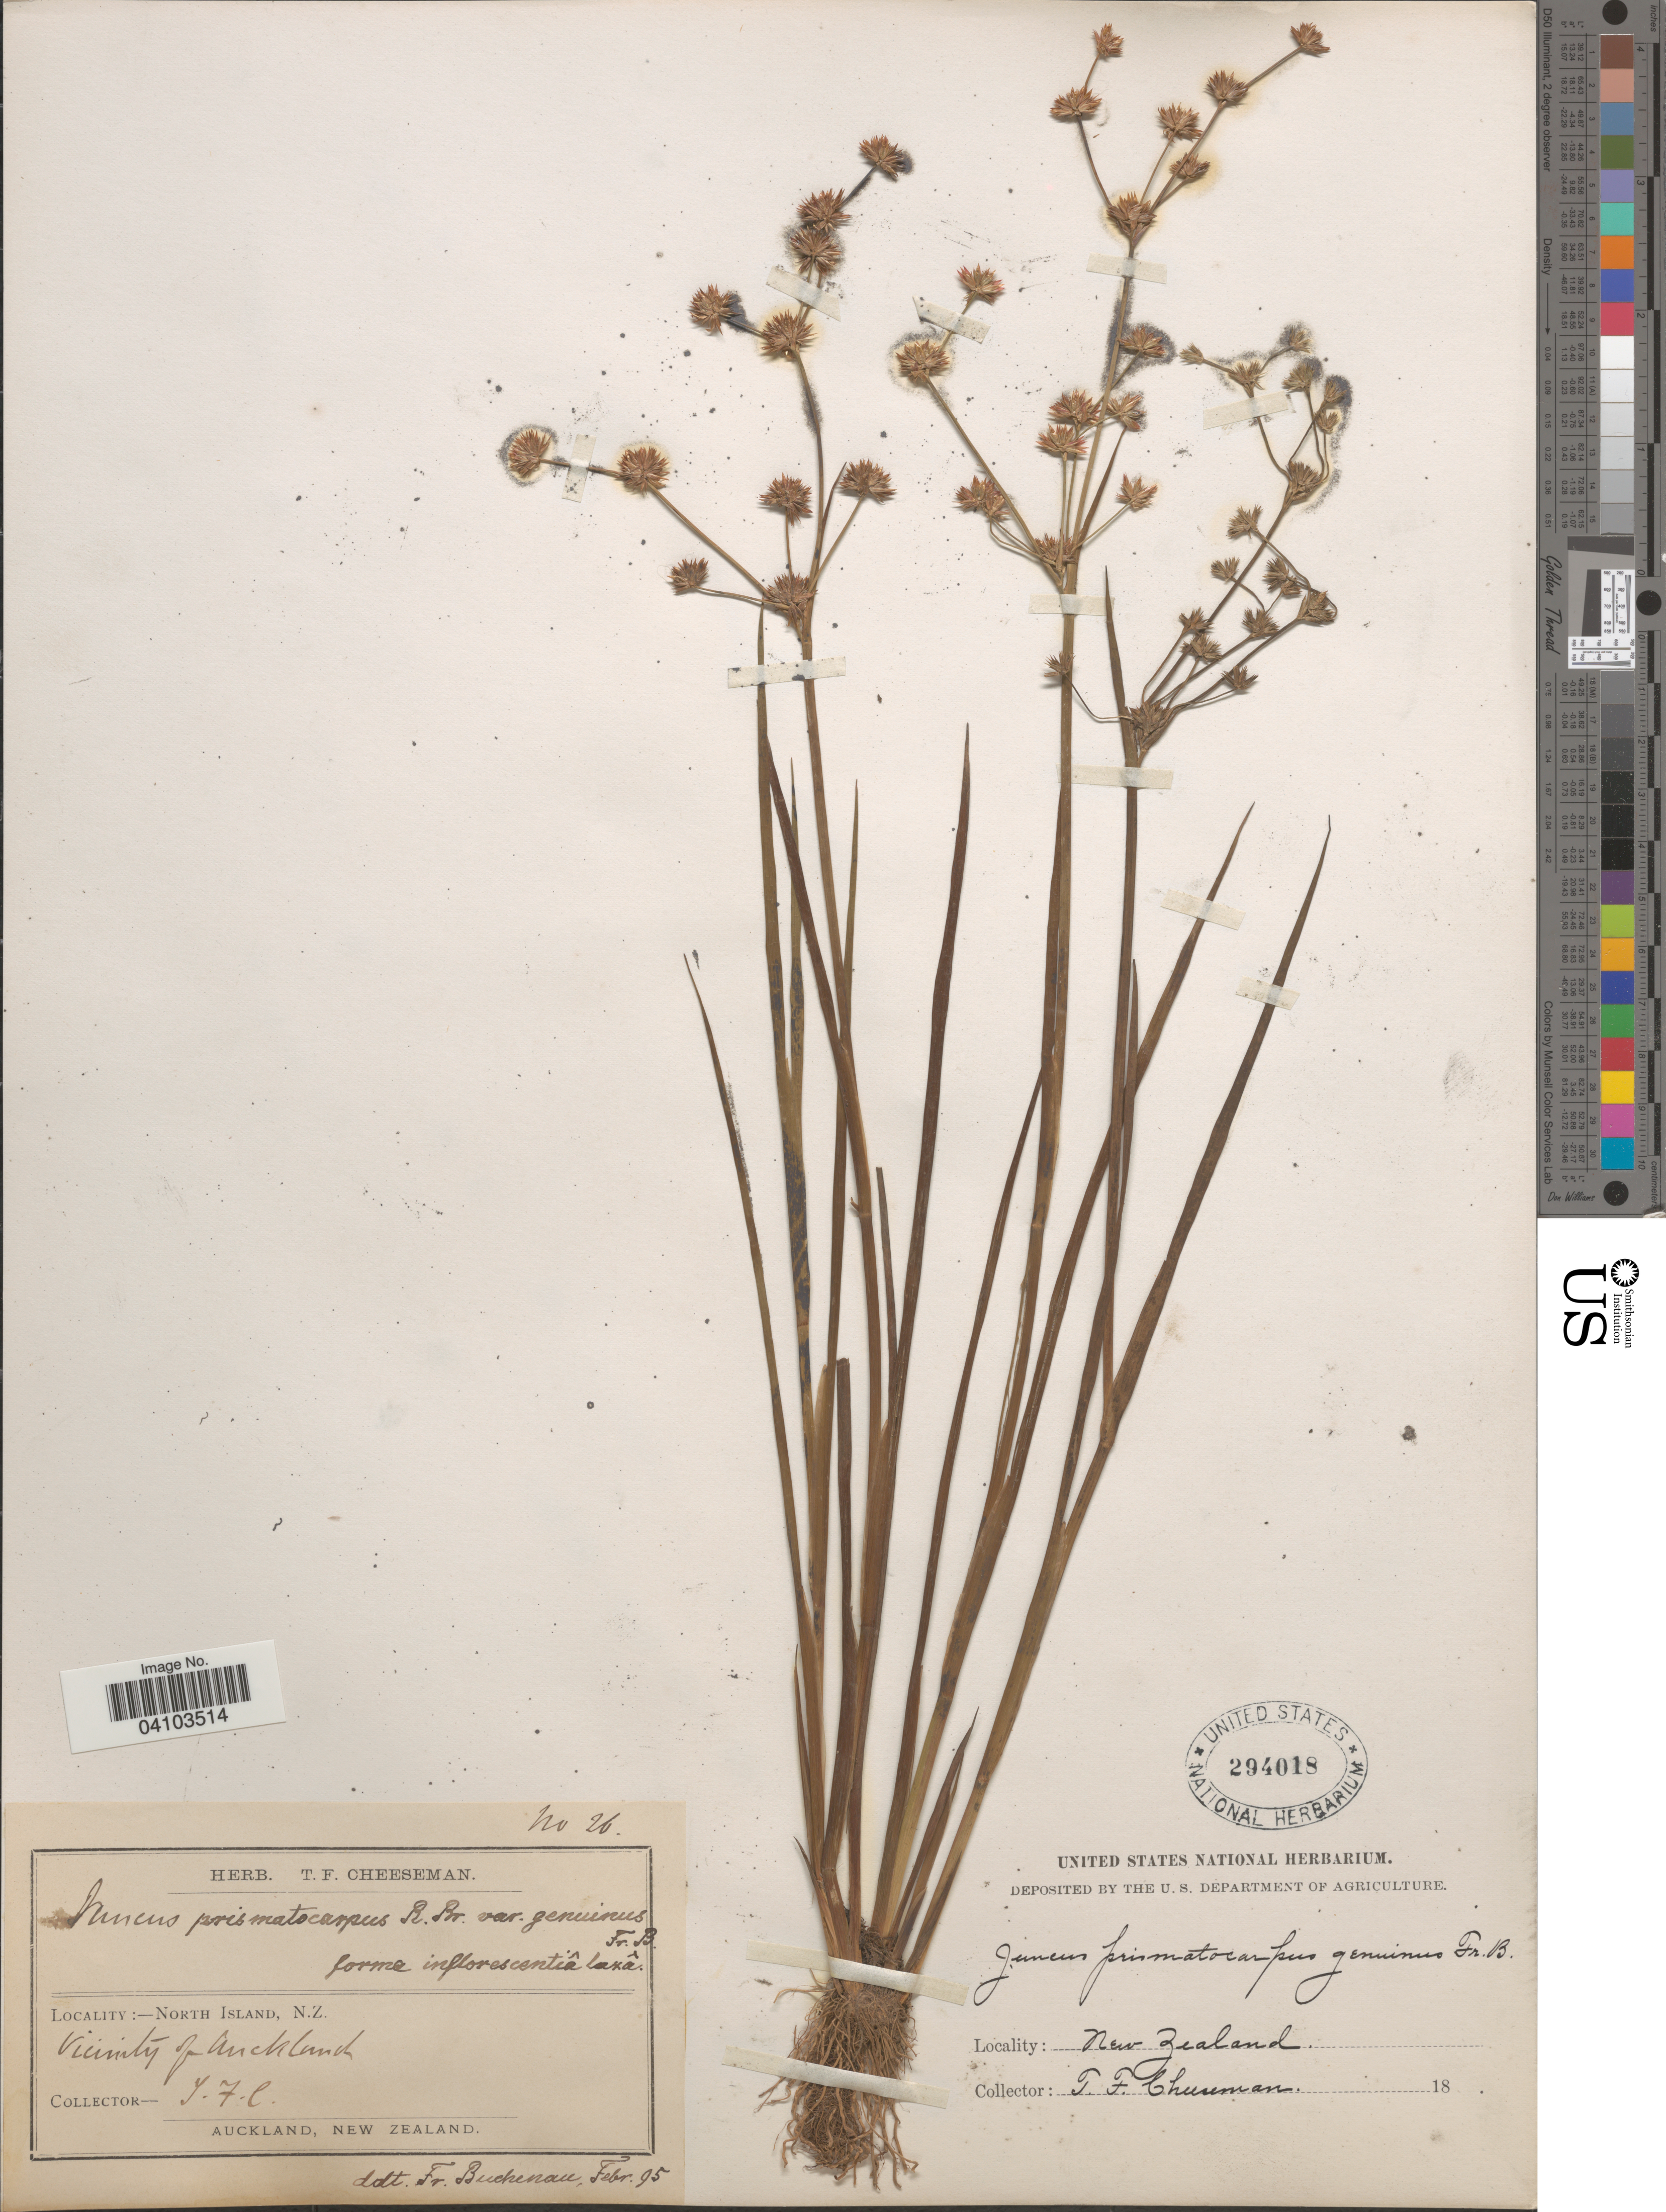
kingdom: Plantae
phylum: Tracheophyta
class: Liliopsida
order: Poales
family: Juncaceae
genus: Juncus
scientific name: Juncus prismatocarpus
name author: R. Br.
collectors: T. F. Cheeseman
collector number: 26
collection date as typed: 18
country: New Zealand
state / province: Auckland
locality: North Island. Vicinity of Auckland.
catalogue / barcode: US 294018